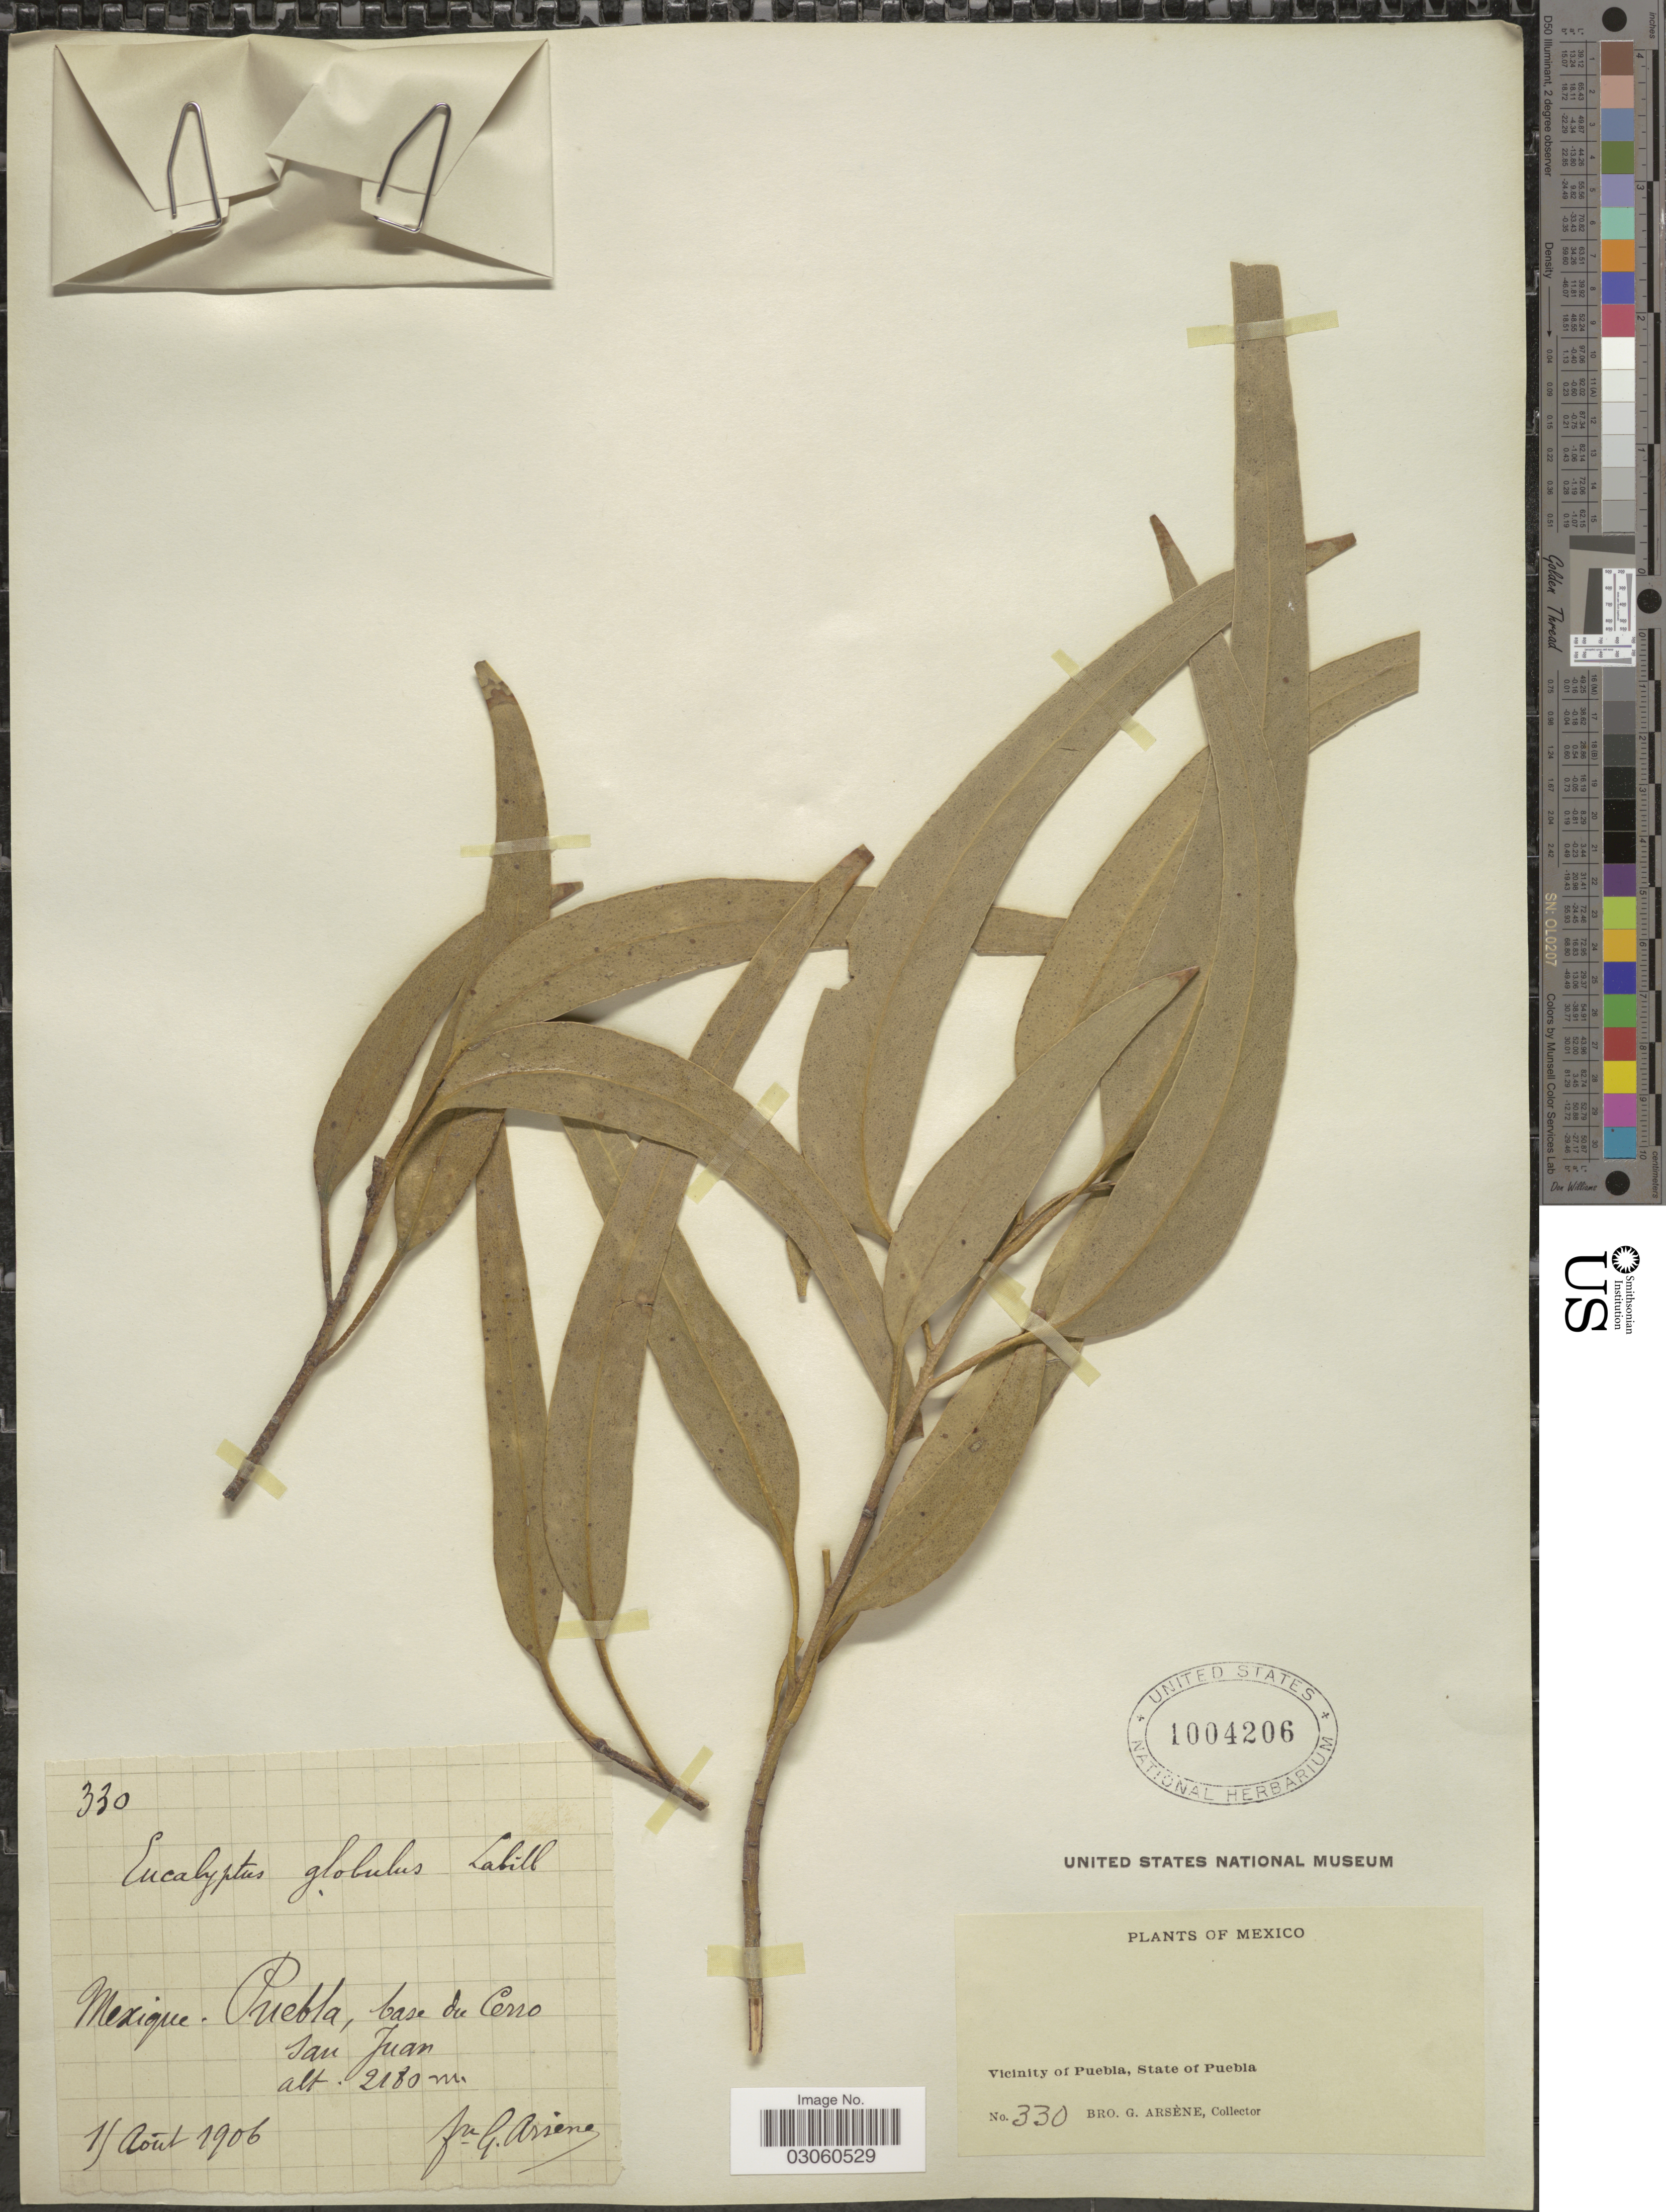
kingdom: Plantae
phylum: Tracheophyta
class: Magnoliopsida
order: Myrtales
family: Myrtaceae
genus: Eucalyptus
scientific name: Eucalyptus globulus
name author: Labill.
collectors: Bro. G. Arsène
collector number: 330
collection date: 1906-08-15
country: Mexico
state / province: Puebla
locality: Vicinity of Puebla, State of Puebla. Base du Cerro San Juan.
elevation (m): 2180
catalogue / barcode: US 1004206